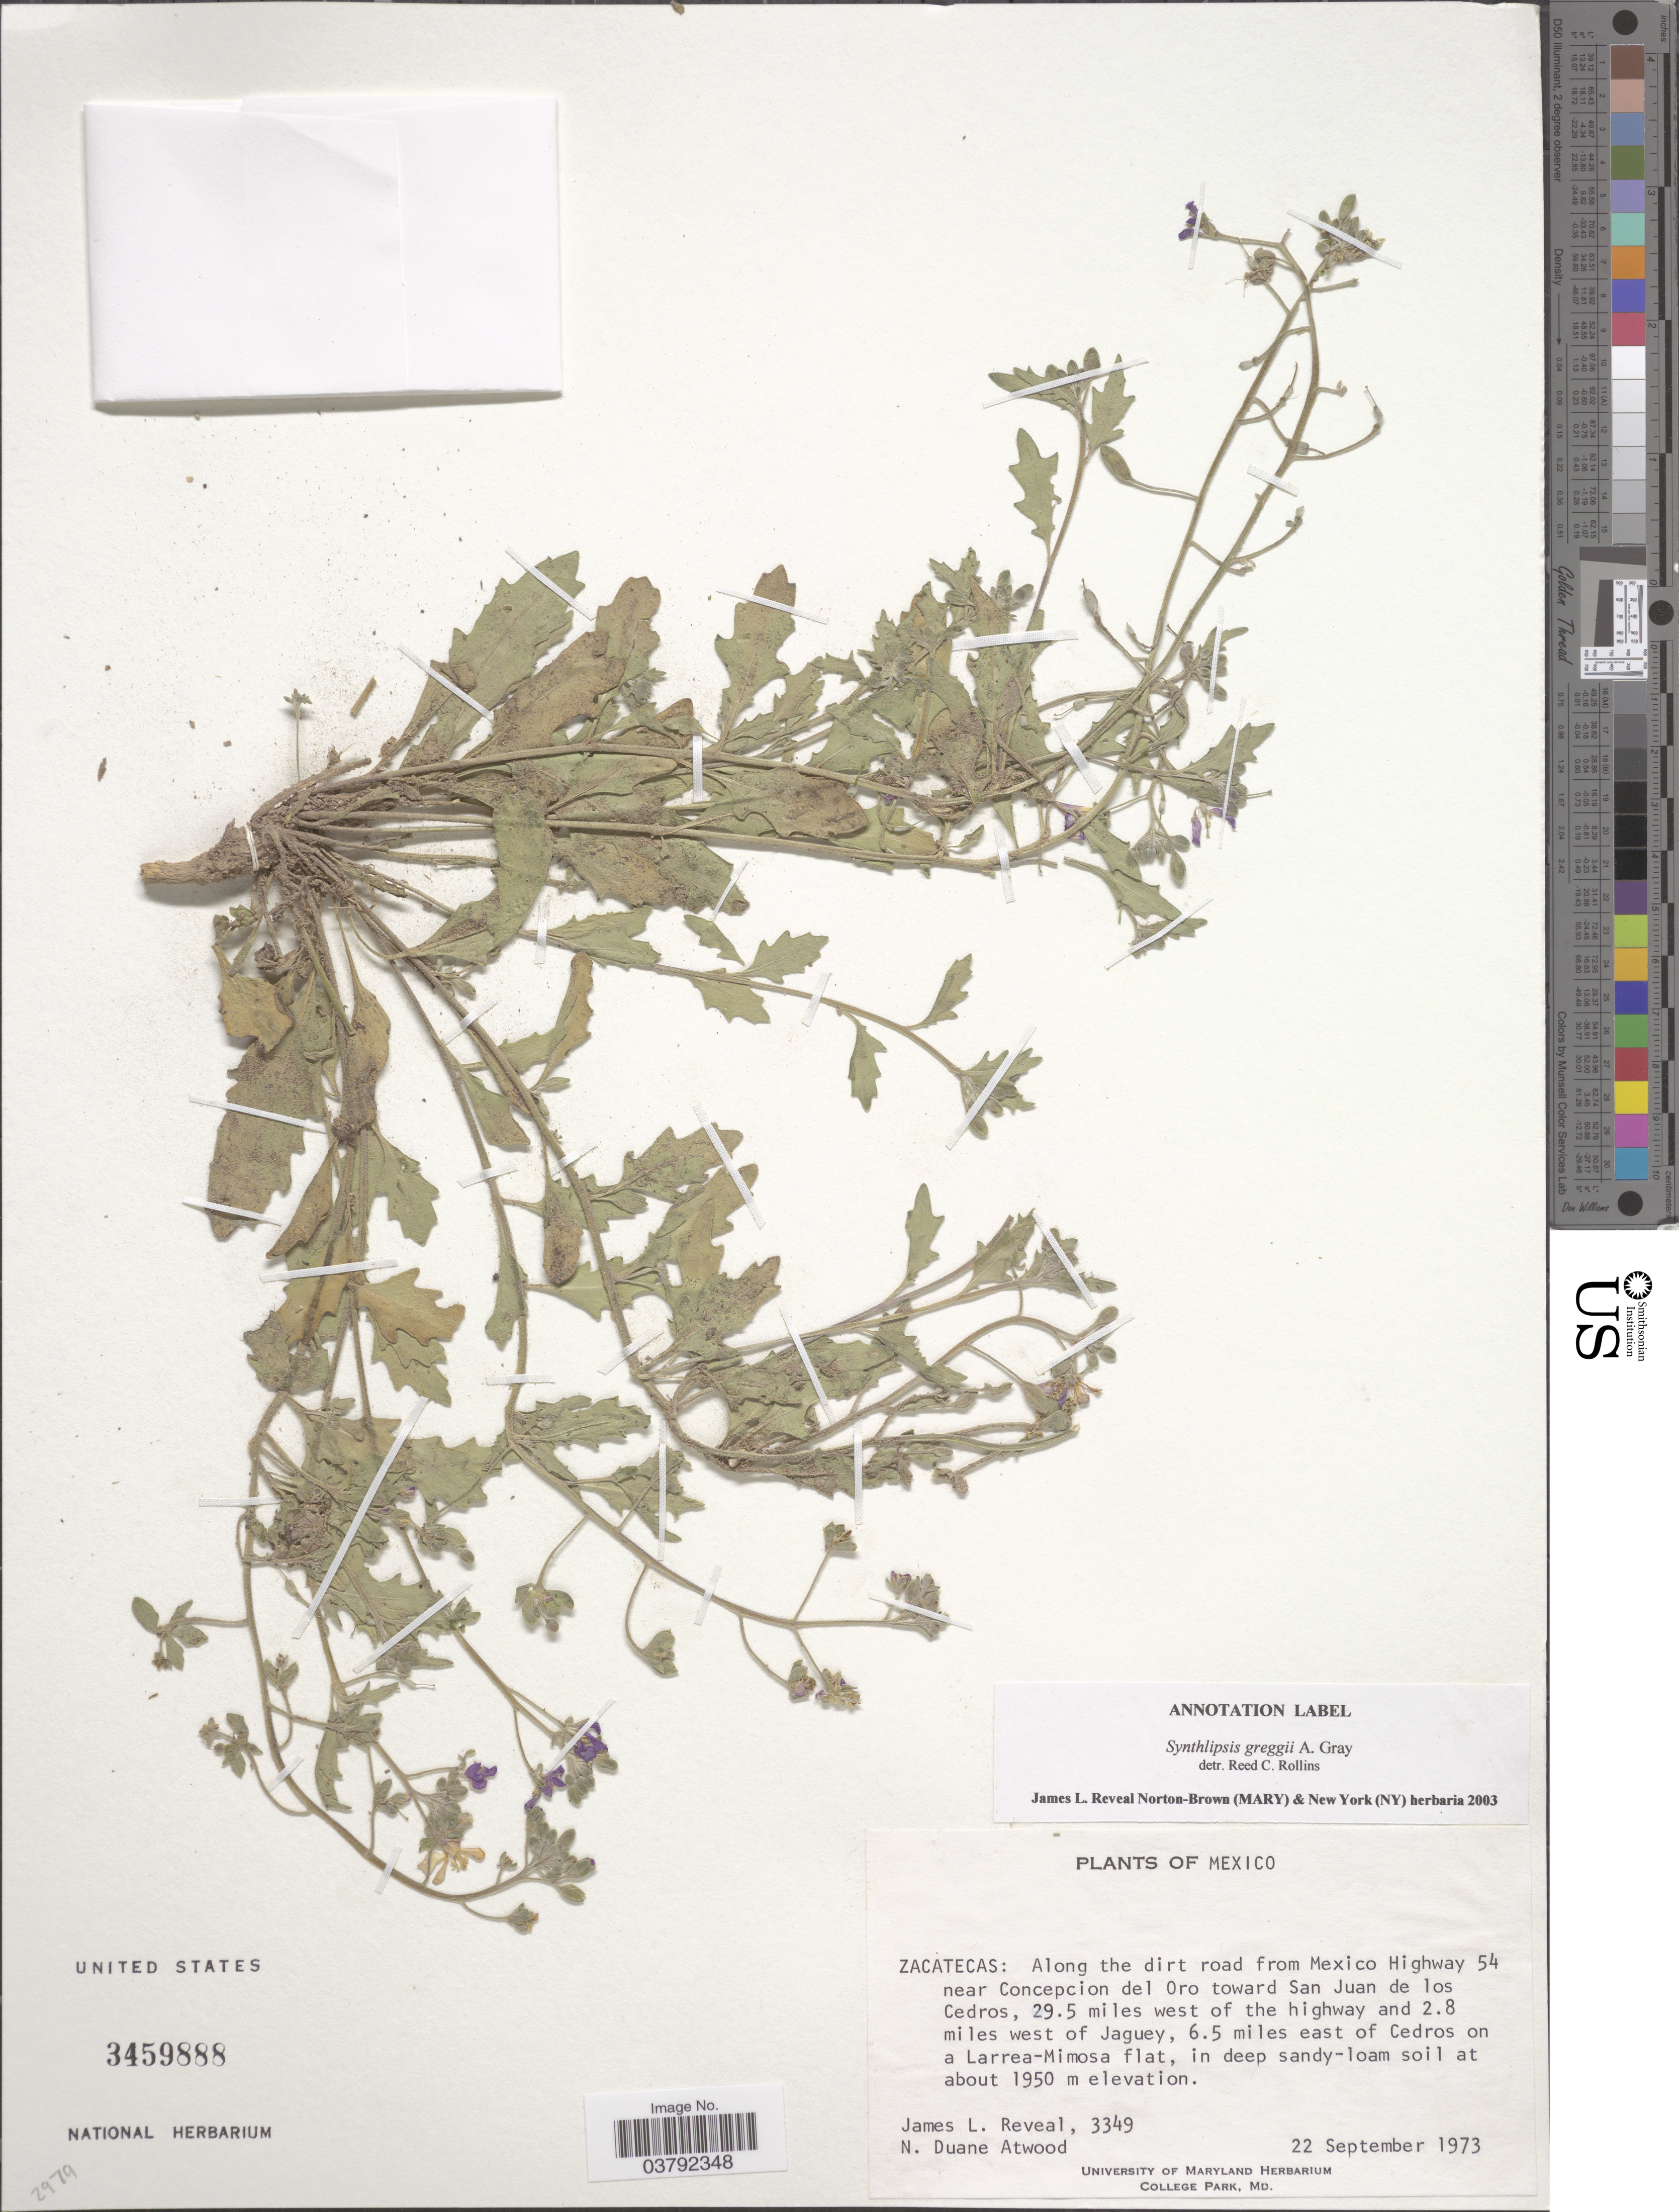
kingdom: Plantae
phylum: Tracheophyta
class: Magnoliopsida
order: Brassicales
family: Brassicaceae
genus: Synthlipsis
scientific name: Synthlipsis greggii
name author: A. Gray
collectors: J. L. Reveal & N. Atwood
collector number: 3349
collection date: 1973-09-22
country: Mexico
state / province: Zacatecas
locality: Along the dirt road from Mexico Highway 54 near Concepcion del Oro toward San Juan de los Cedros, 29.5 miles west of the highway an d 2.8 miles west of Jaguey, 6.5 miles east of Cedros on a Larrea-Mimosa flat.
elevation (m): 1950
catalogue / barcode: US 3459888